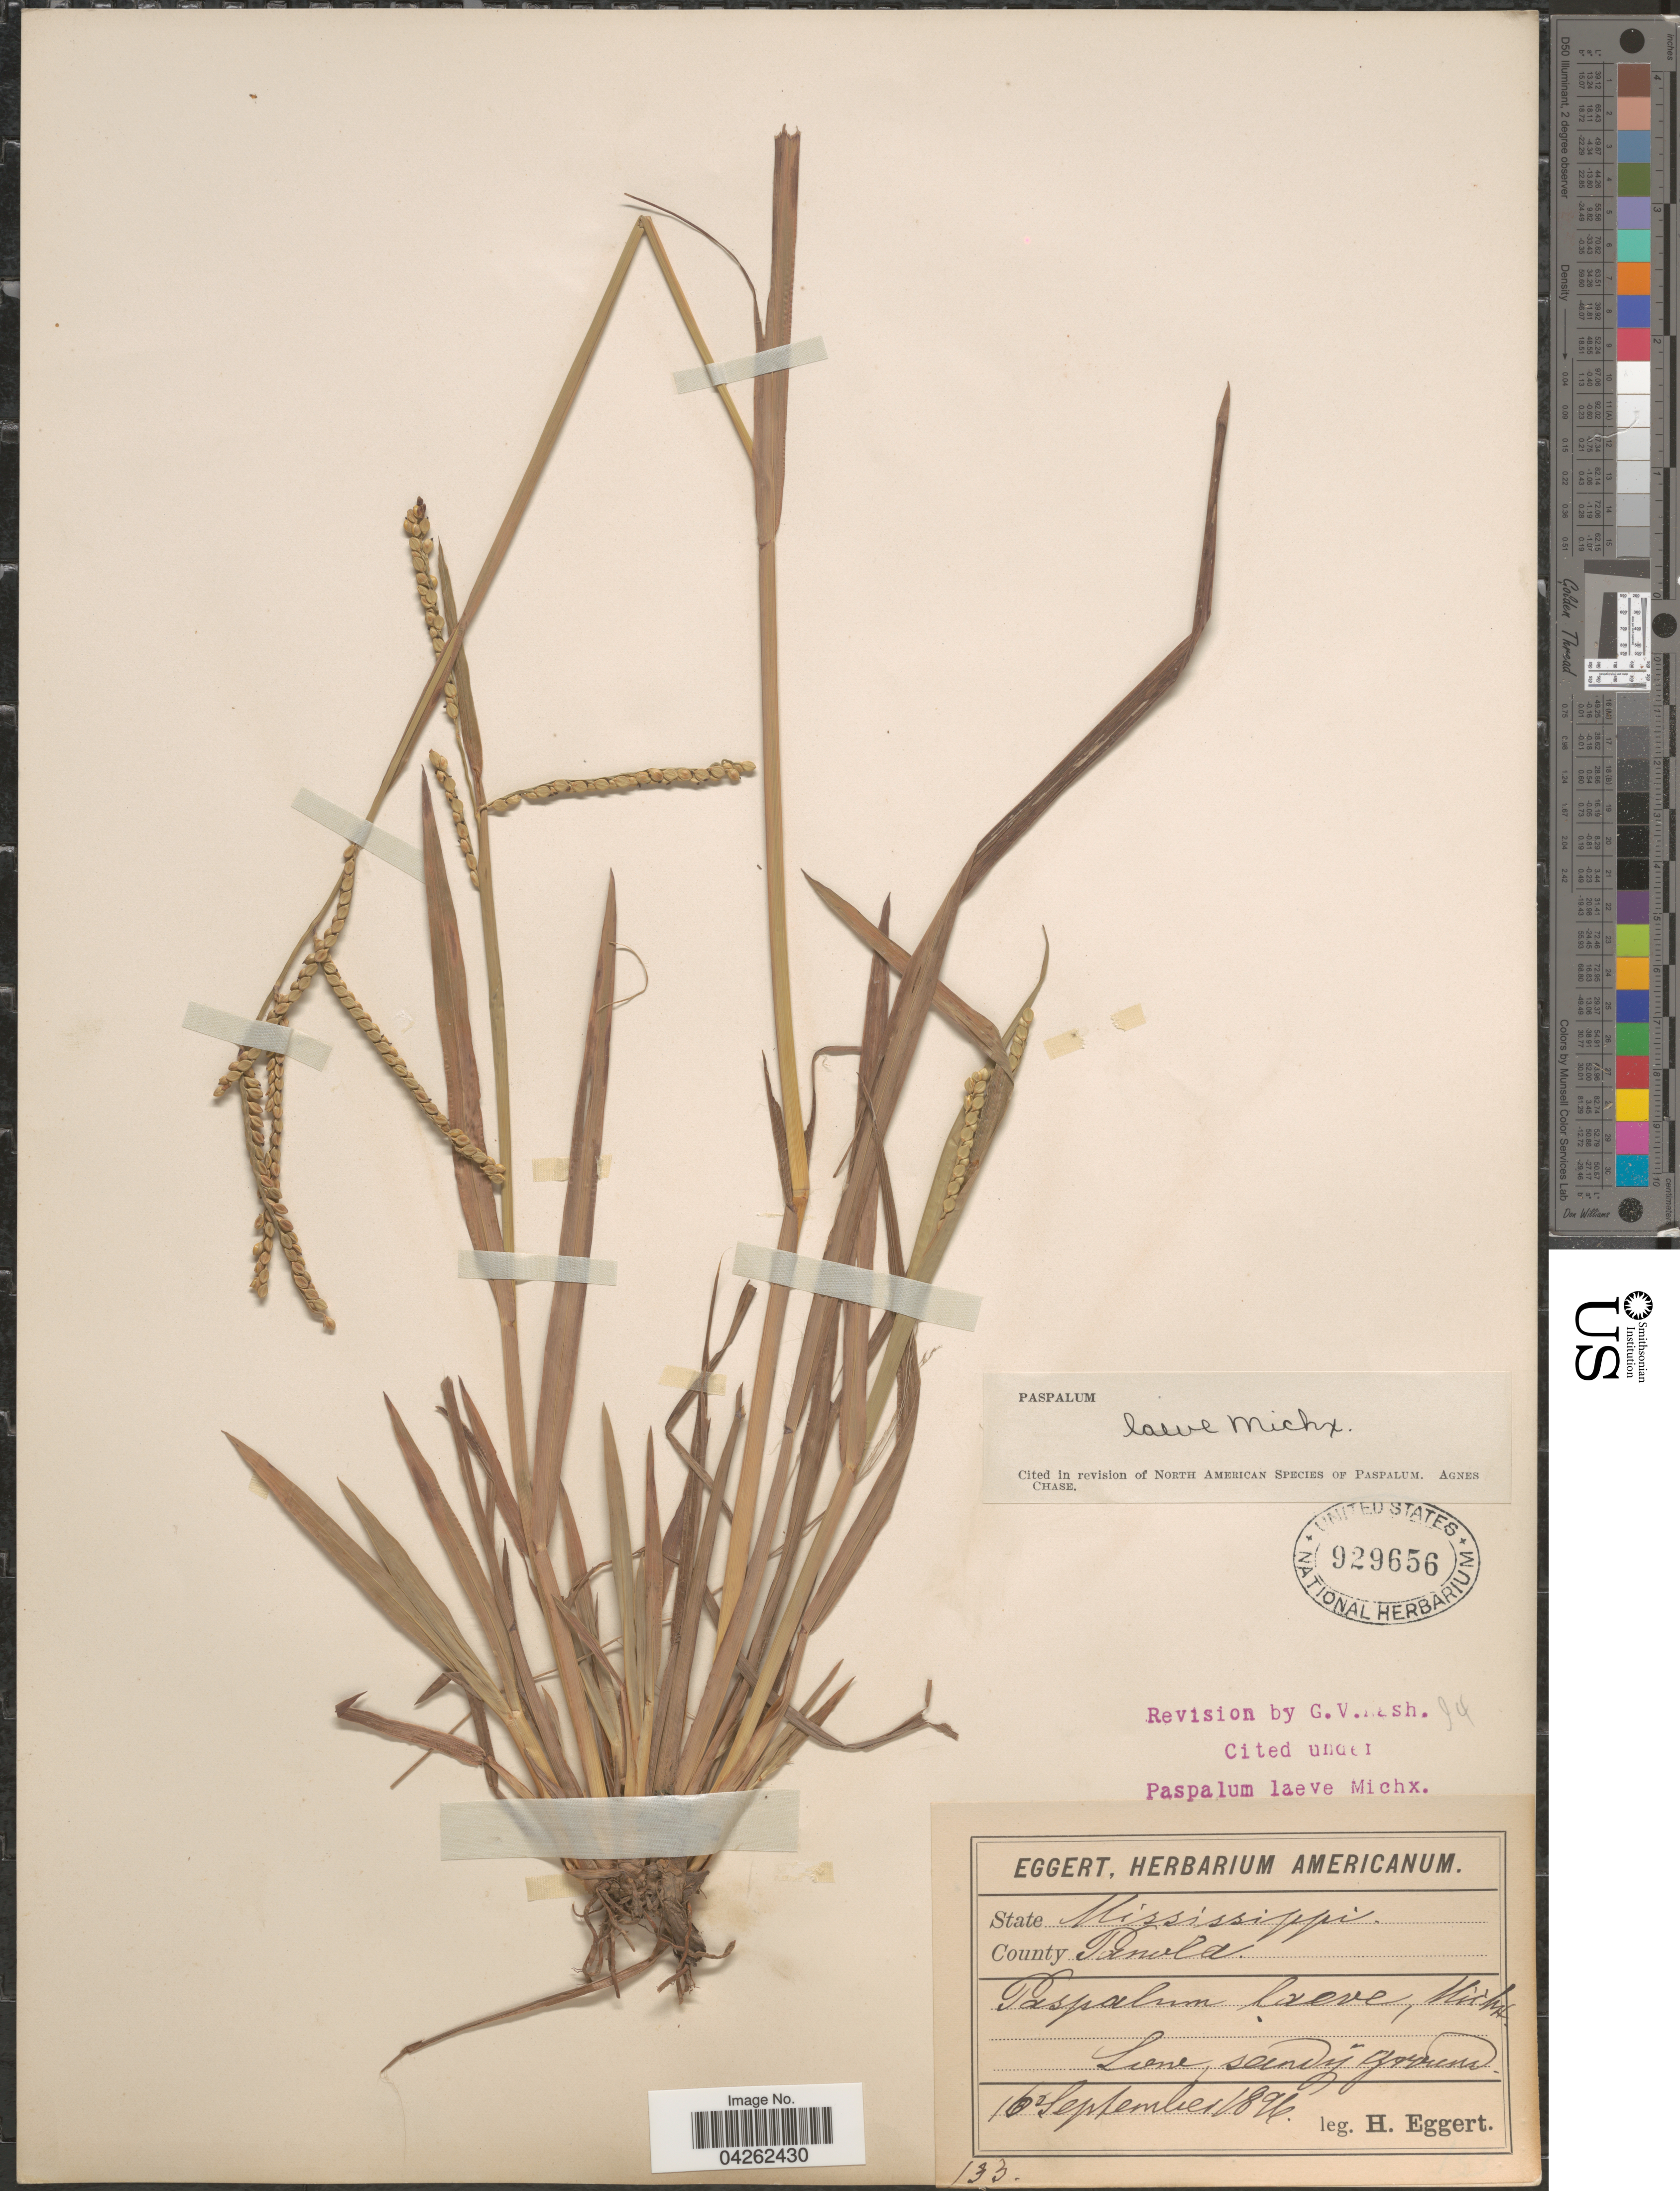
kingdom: Plantae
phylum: Tracheophyta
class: Liliopsida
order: Poales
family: Poaceae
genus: Paspalum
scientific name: Paspalum laeve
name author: Michx.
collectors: H. Eggert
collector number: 133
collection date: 1896-09-16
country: United States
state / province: Mississippi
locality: County Panola. lone, sandy grasses.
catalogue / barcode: US 929656